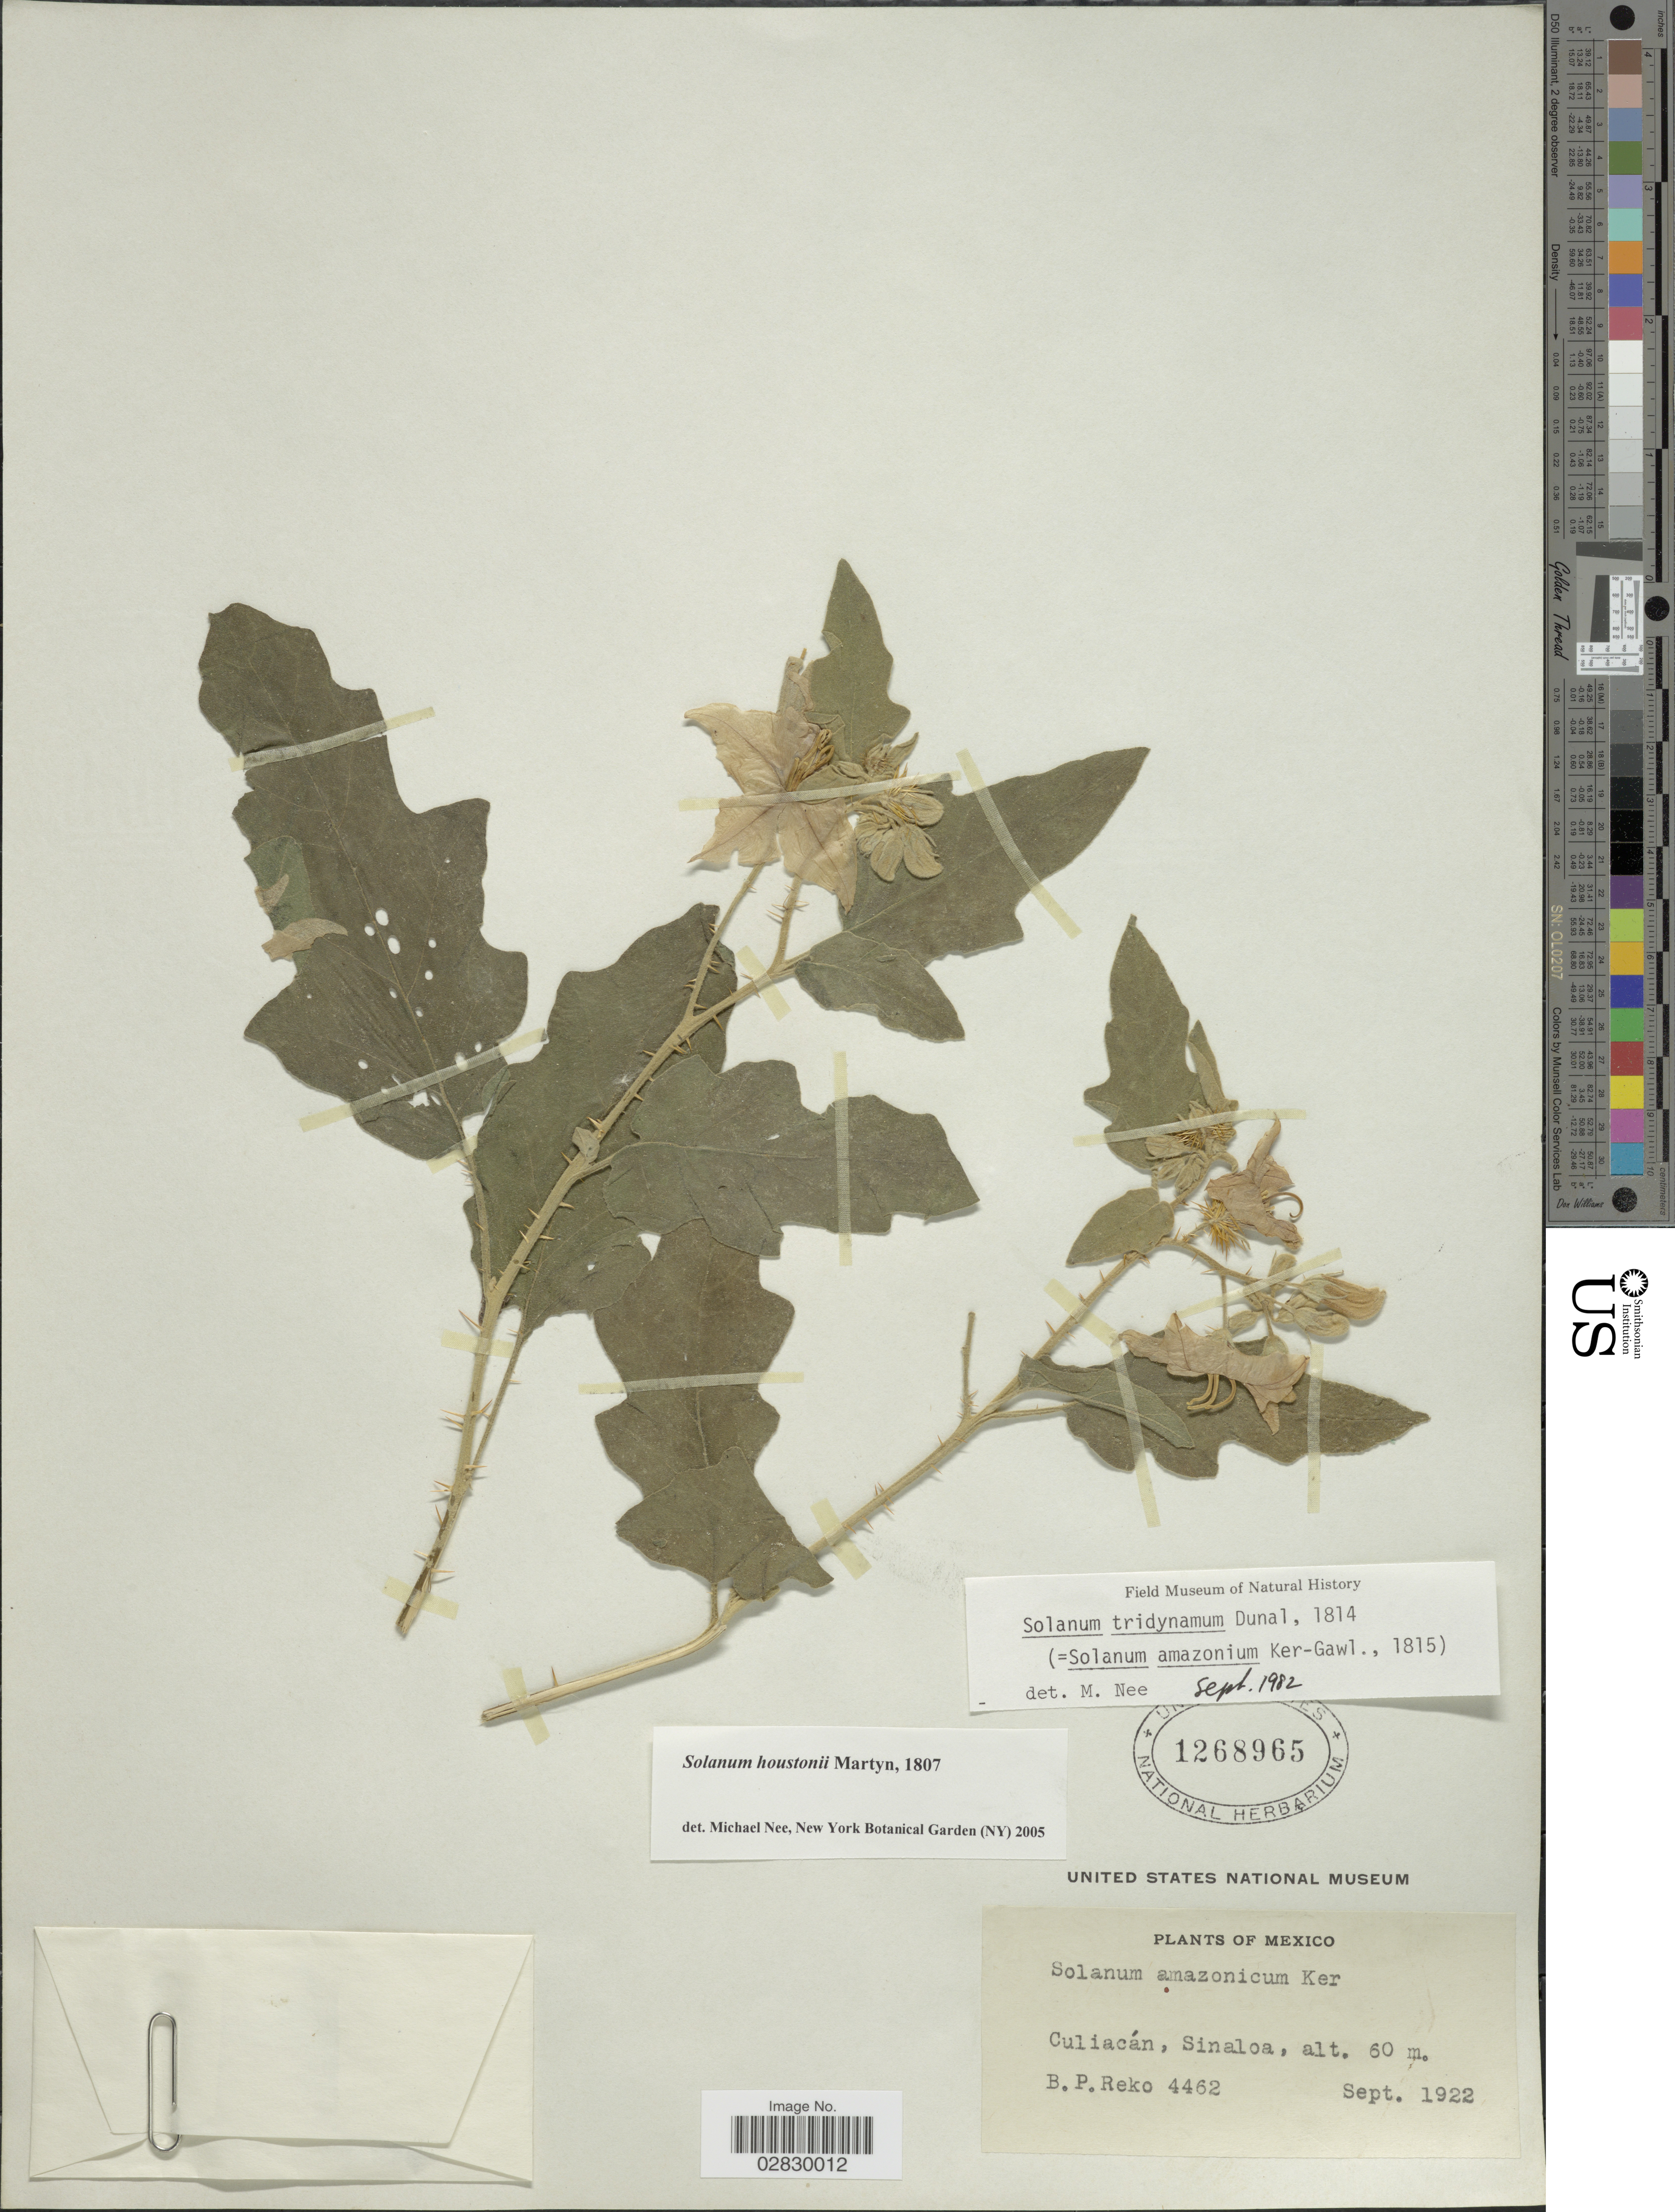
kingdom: Plantae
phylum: Tracheophyta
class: Magnoliopsida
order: Solanales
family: Solanaceae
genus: Solanum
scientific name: Solanum houstonii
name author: Dunal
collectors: B. P. Reko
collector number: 4462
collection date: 1922-09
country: Mexico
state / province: Sinaloa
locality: Culiacan.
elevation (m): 60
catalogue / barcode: US 1268965